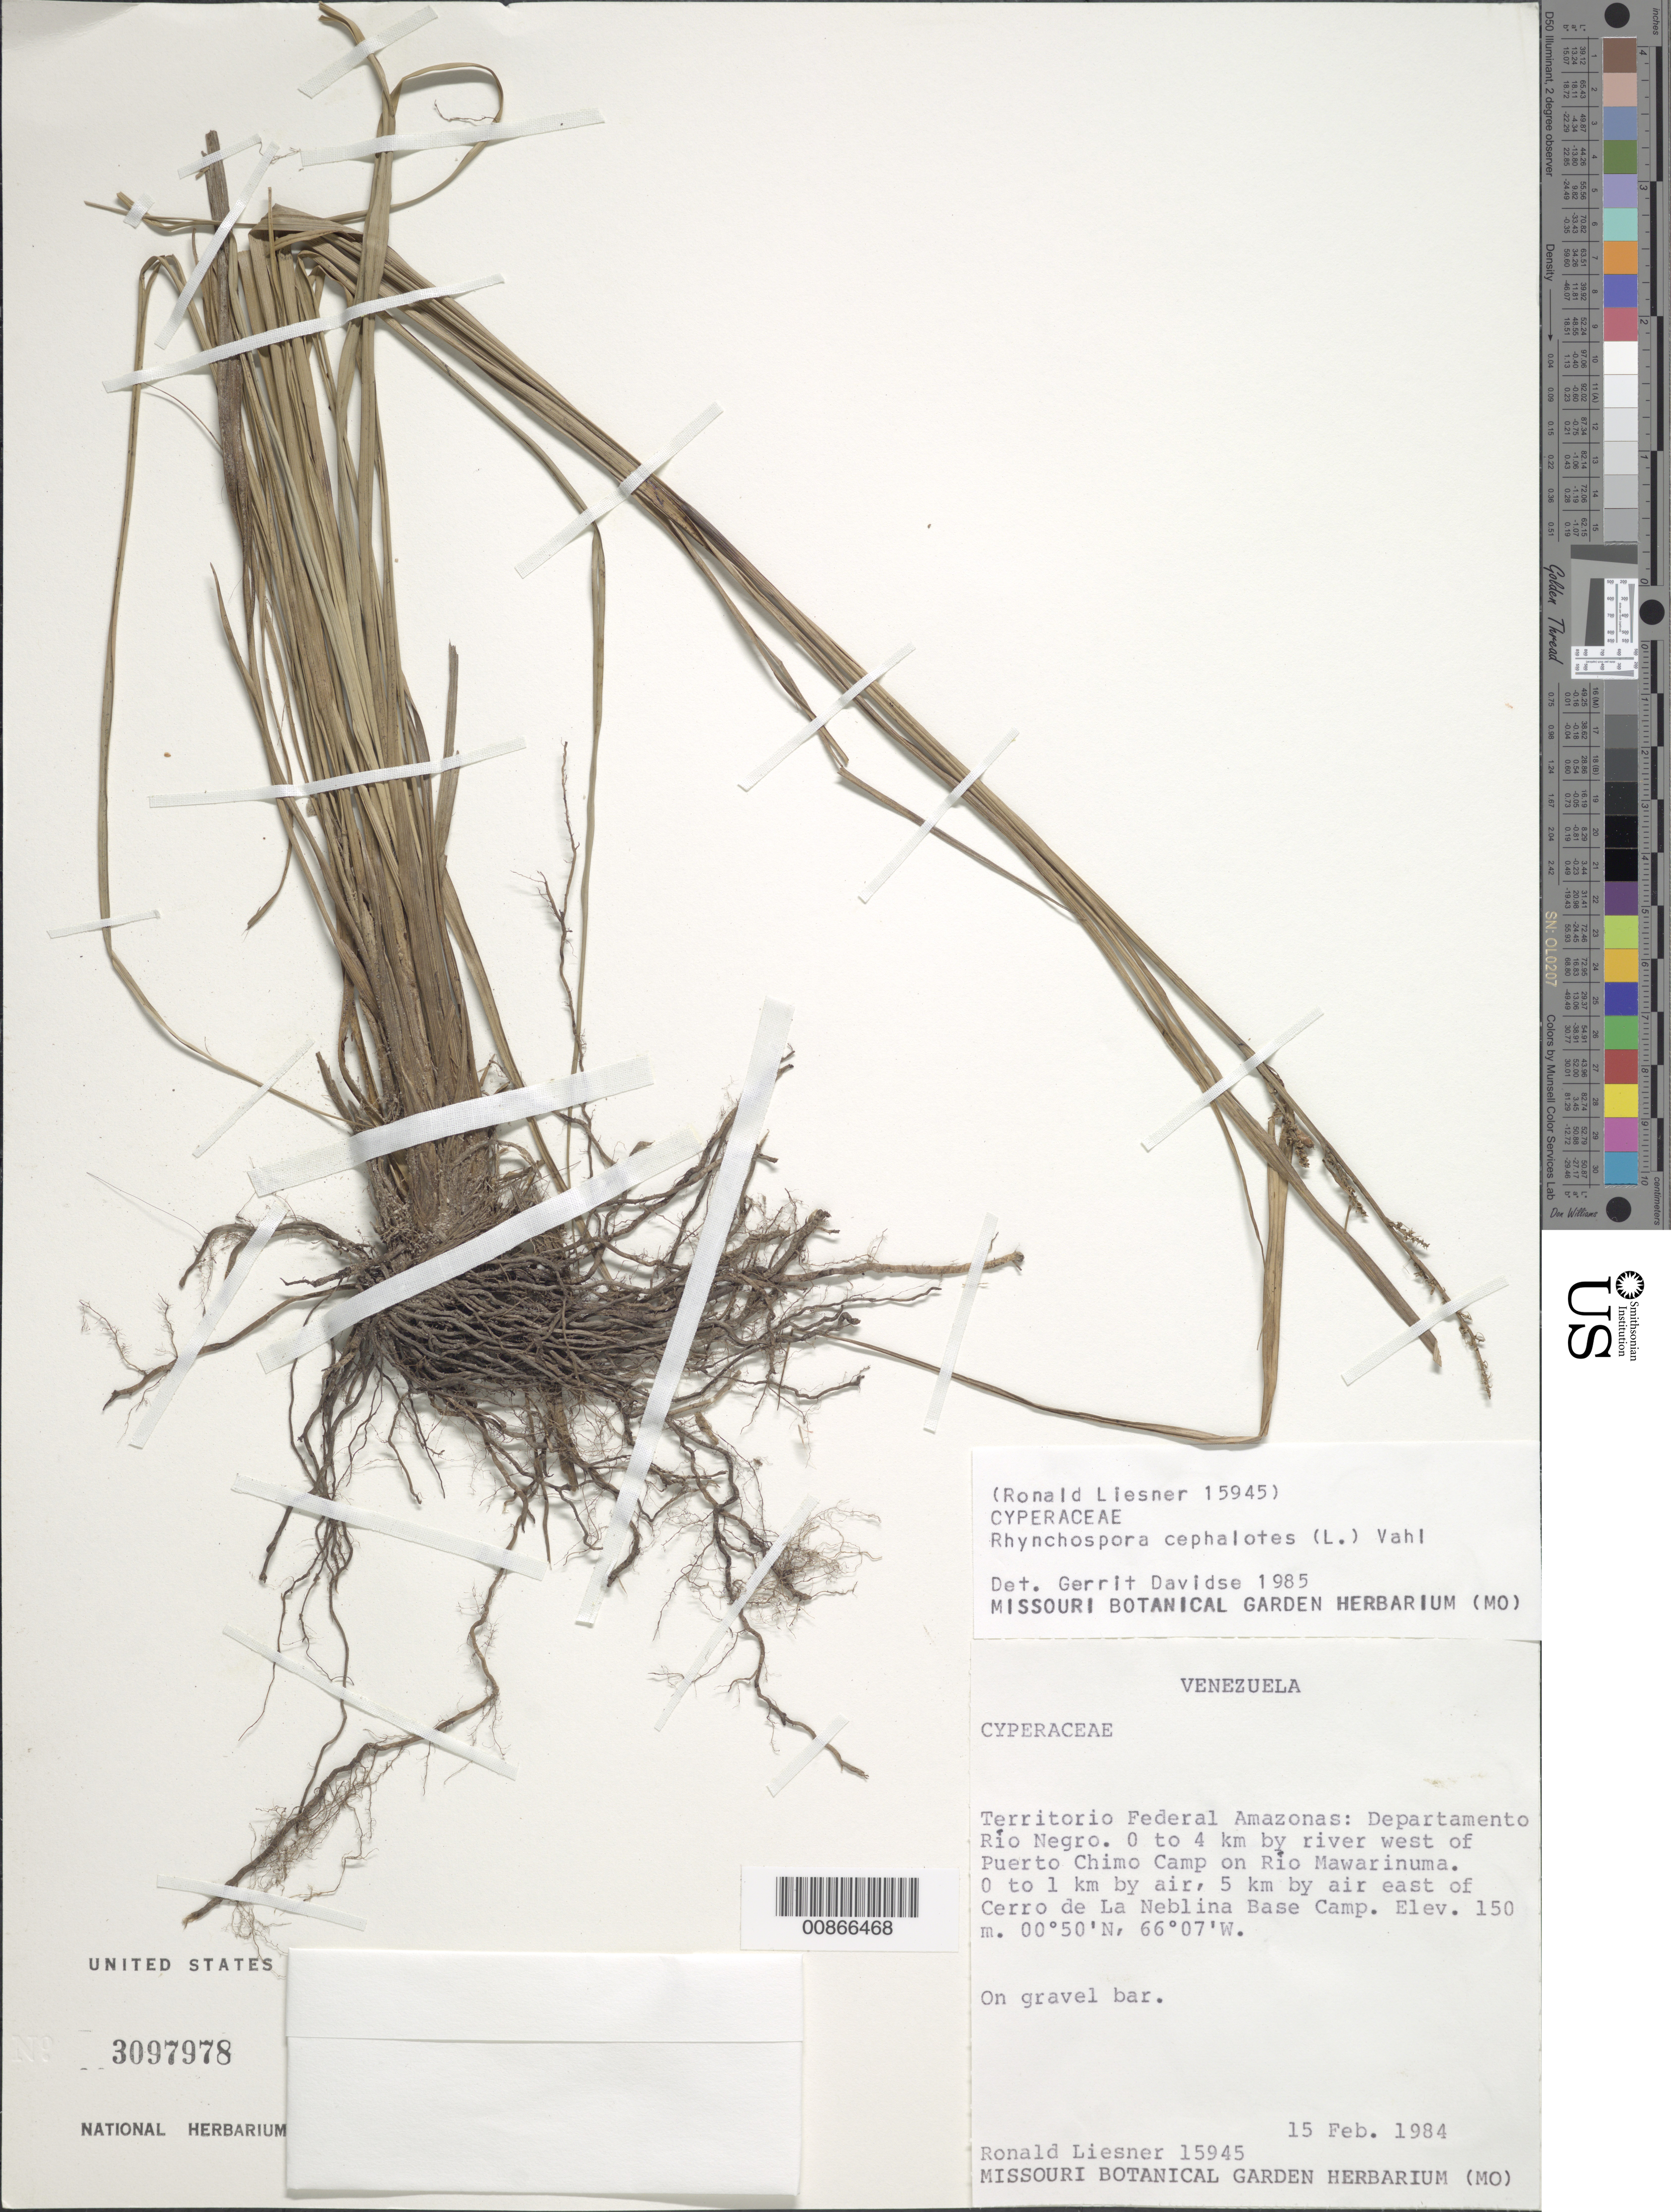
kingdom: Plantae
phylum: Tracheophyta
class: Liliopsida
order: Poales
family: Cyperaceae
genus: Rhynchospora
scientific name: Rhynchospora cephalotes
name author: (L.) Vahl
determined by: Davidse, Gerrit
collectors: R. L. Liesner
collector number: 15945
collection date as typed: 15-Feb-84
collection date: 1984-02-15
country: Venezuela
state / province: Amazonas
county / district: Río Negro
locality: Río Mawarinuma, 0-4 km by river W of Puerto Chimo Camp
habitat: Gravel bar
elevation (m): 150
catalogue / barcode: US 3097978